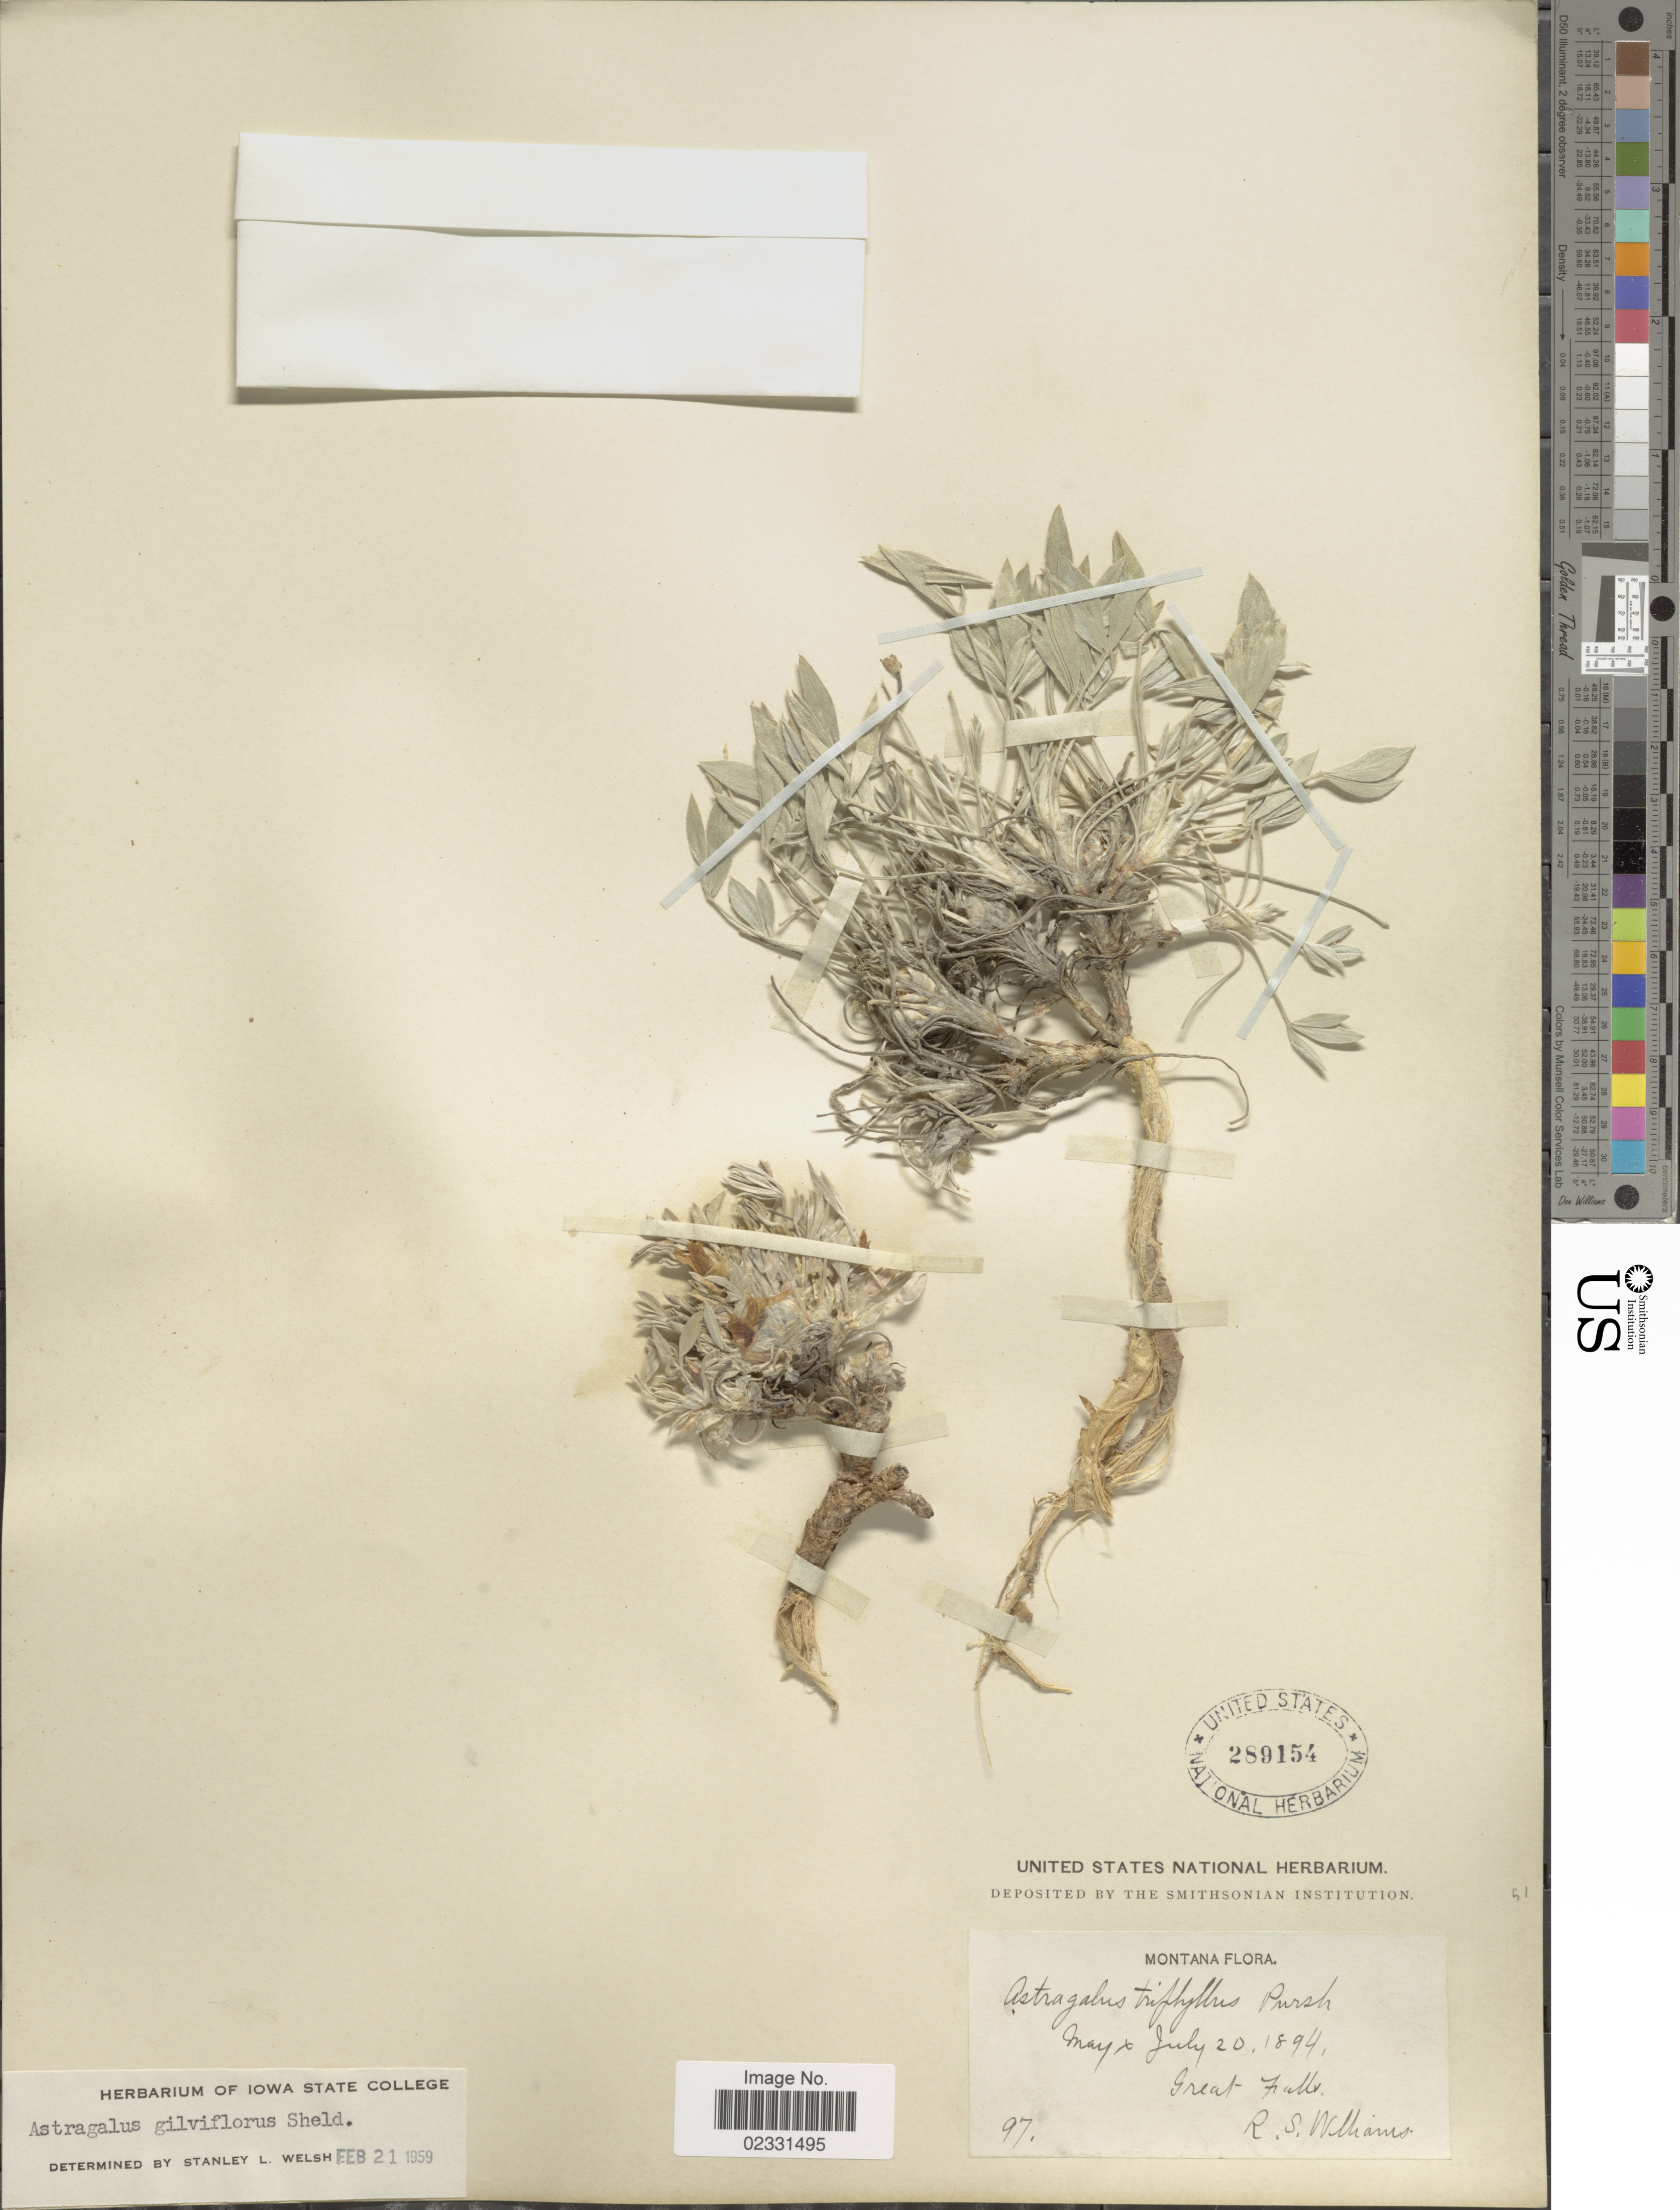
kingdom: Plantae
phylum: Tracheophyta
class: Magnoliopsida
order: Fabales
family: Fabaceae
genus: Astragalus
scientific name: Astragalus gilviflorus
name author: E. Sheld.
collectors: R. S. Williams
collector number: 97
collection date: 1894-07-20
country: United States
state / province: Montana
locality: Great Falls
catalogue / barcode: US 289154